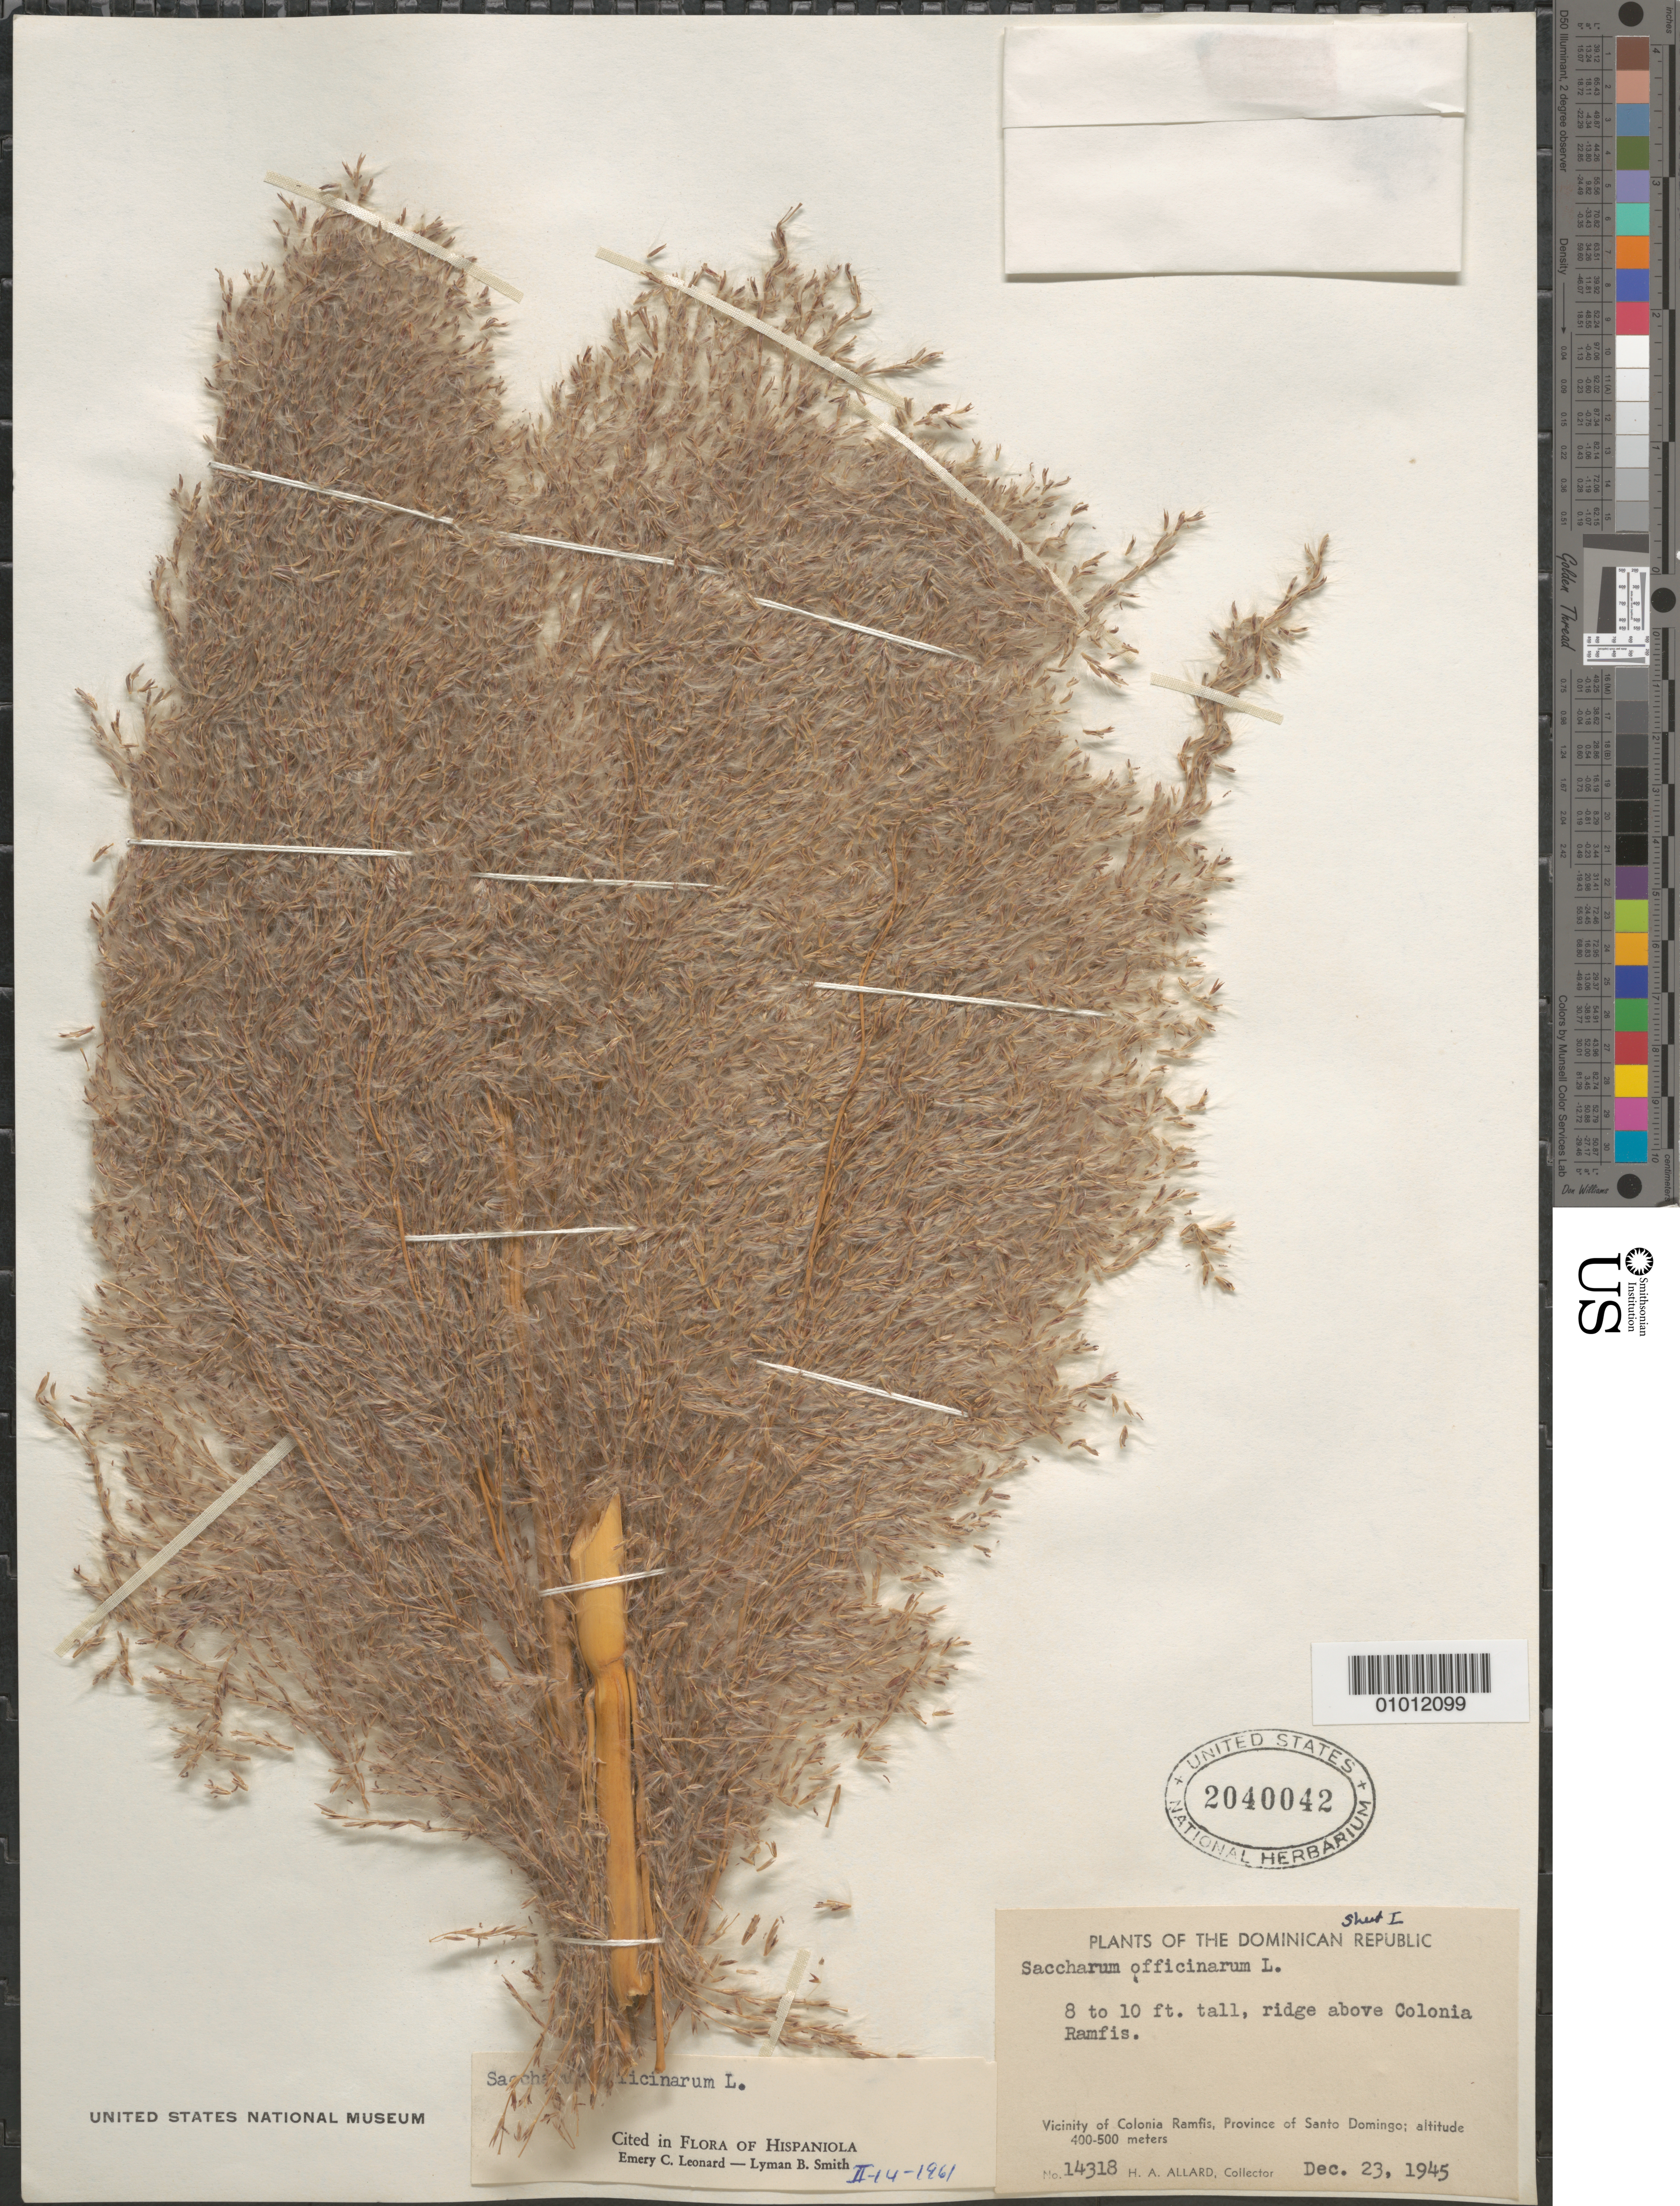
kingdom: Plantae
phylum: Tracheophyta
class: Liliopsida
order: Poales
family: Poaceae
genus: Saccharum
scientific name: Saccharum officinarum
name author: L.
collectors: H. A. Allard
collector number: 14318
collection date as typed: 23 Dec 1945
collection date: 1945-12-23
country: Dominican Republic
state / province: Distrito Nacional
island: Hispaniola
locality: Vic. of Ridge above Colonia Ramfis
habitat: ridge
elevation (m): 400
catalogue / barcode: US 2040042